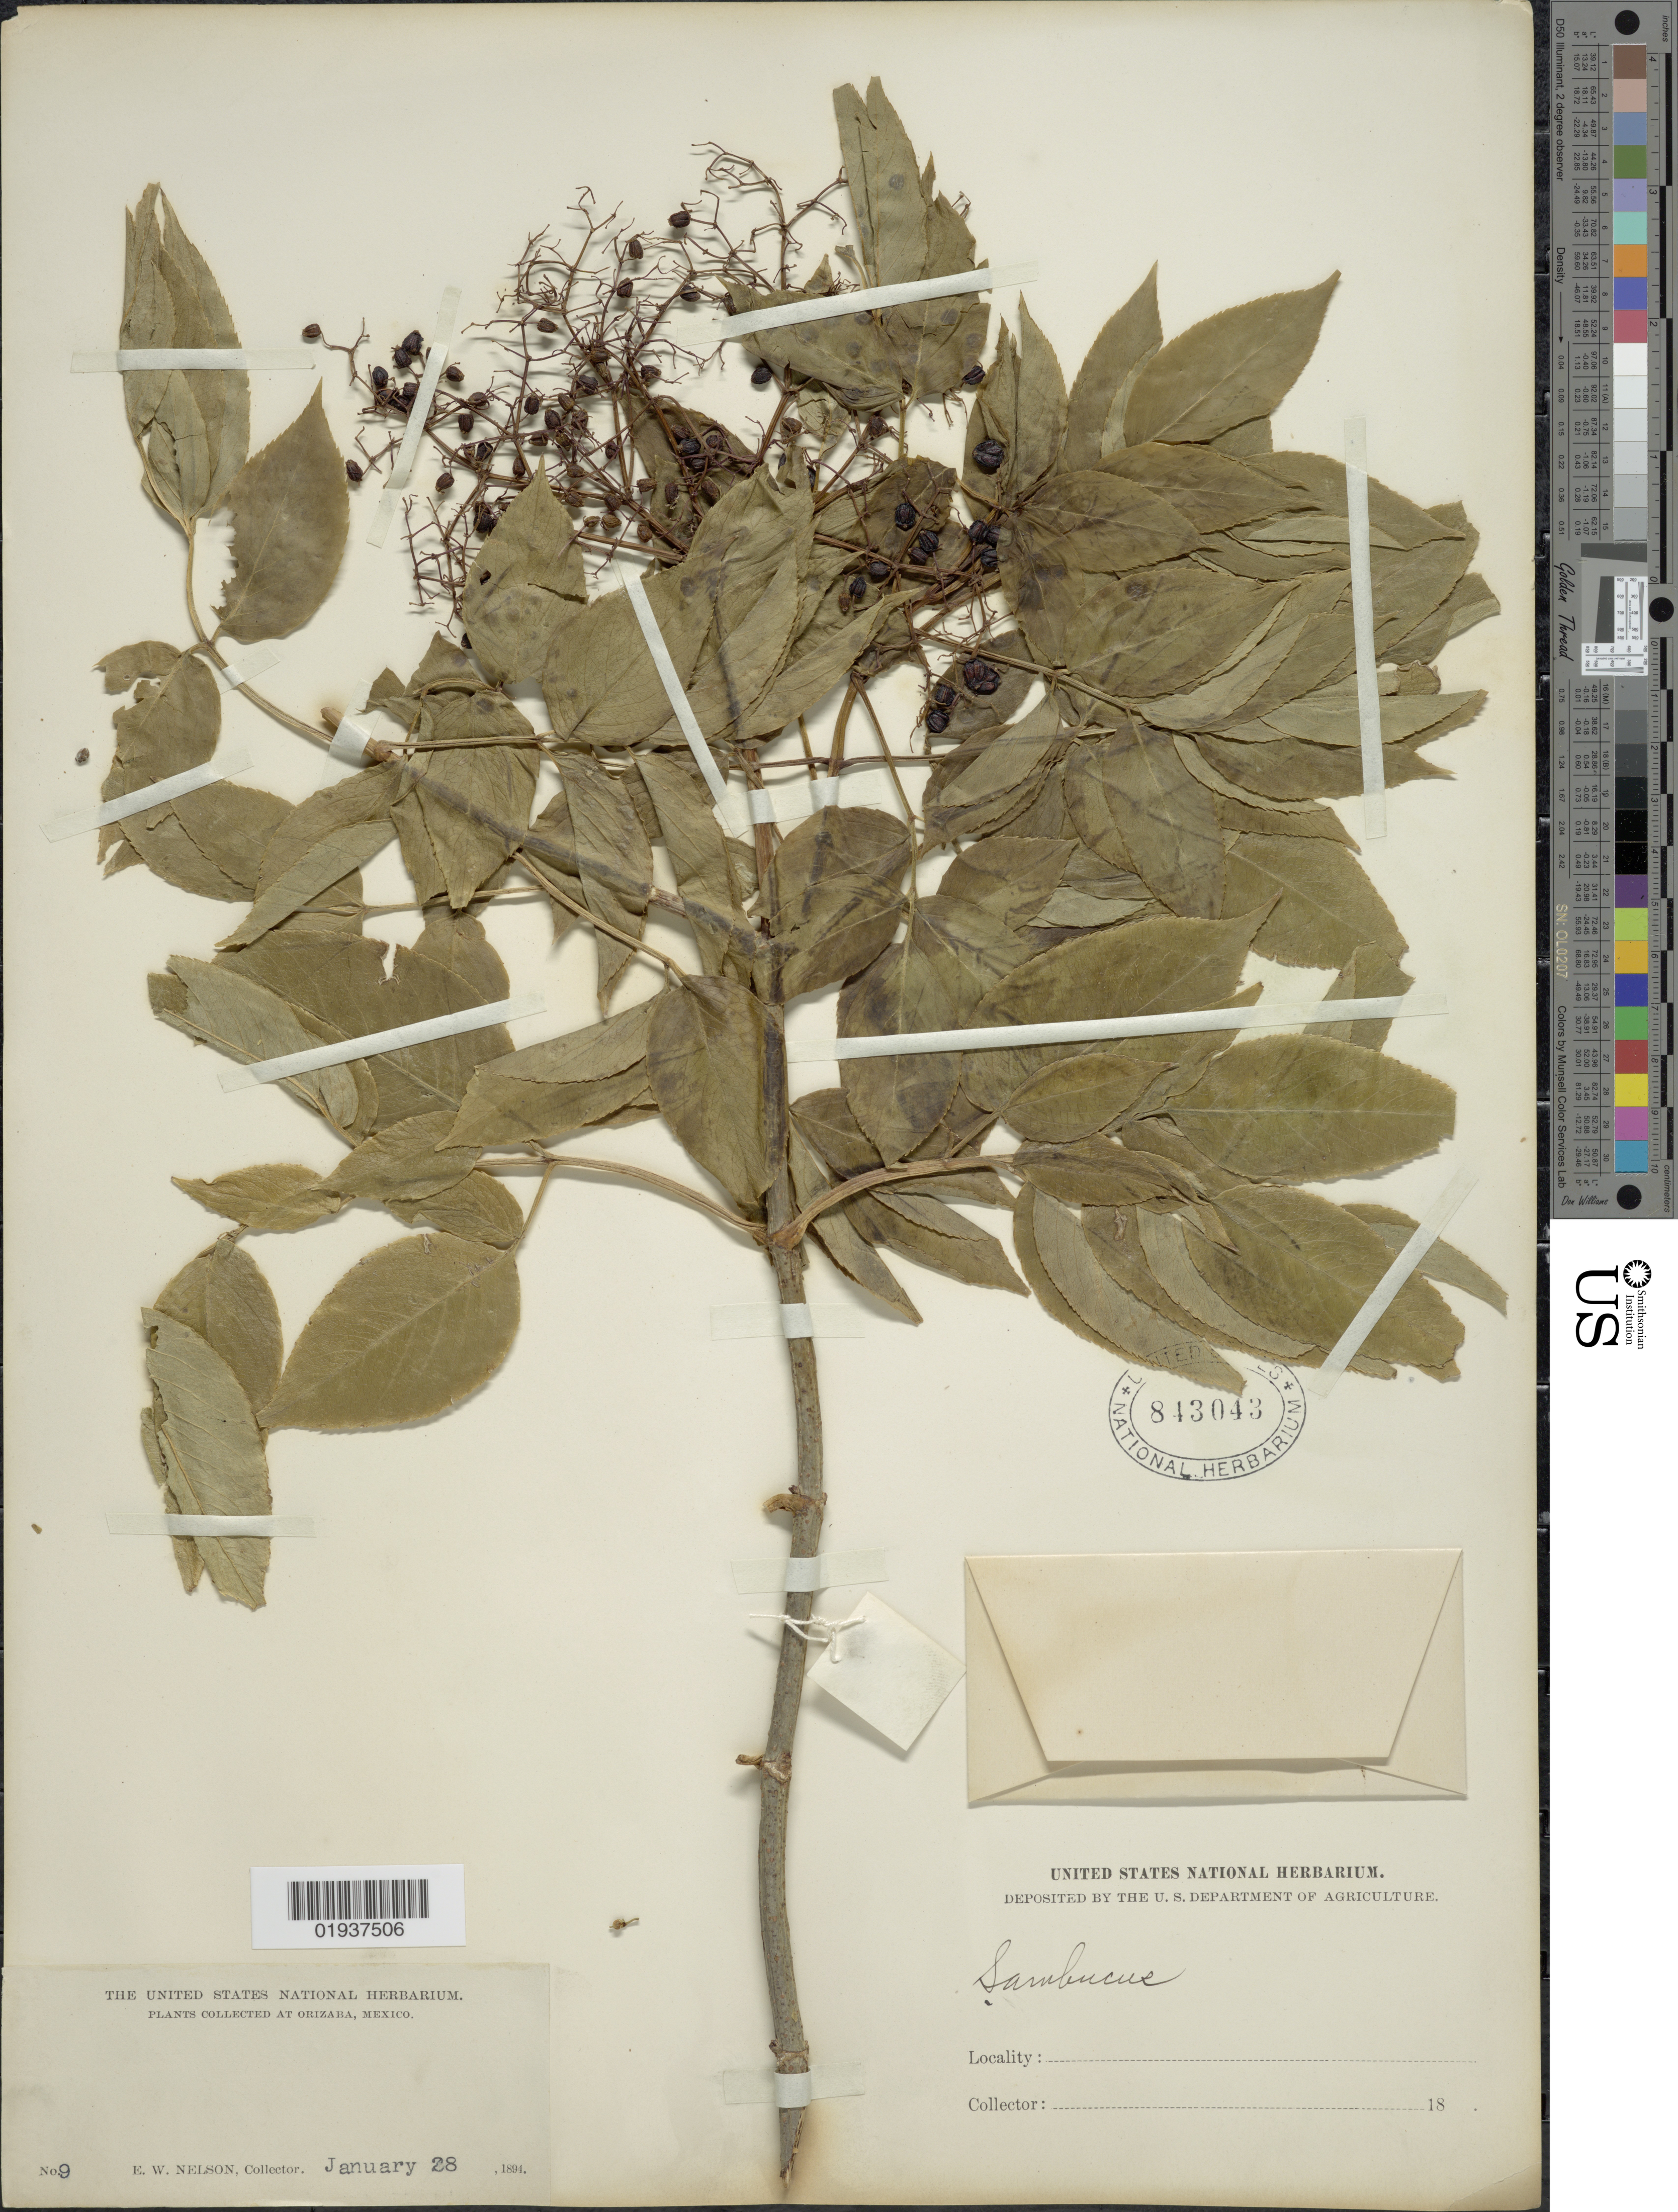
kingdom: Plantae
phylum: Tracheophyta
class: Magnoliopsida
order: Dipsacales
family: Viburnaceae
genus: Sambucus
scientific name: Sambucus mexicana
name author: C. Presl ex DC.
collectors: E. W. Nelson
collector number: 9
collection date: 1894-01-28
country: Mexico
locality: Orizaba.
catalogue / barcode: US 843043